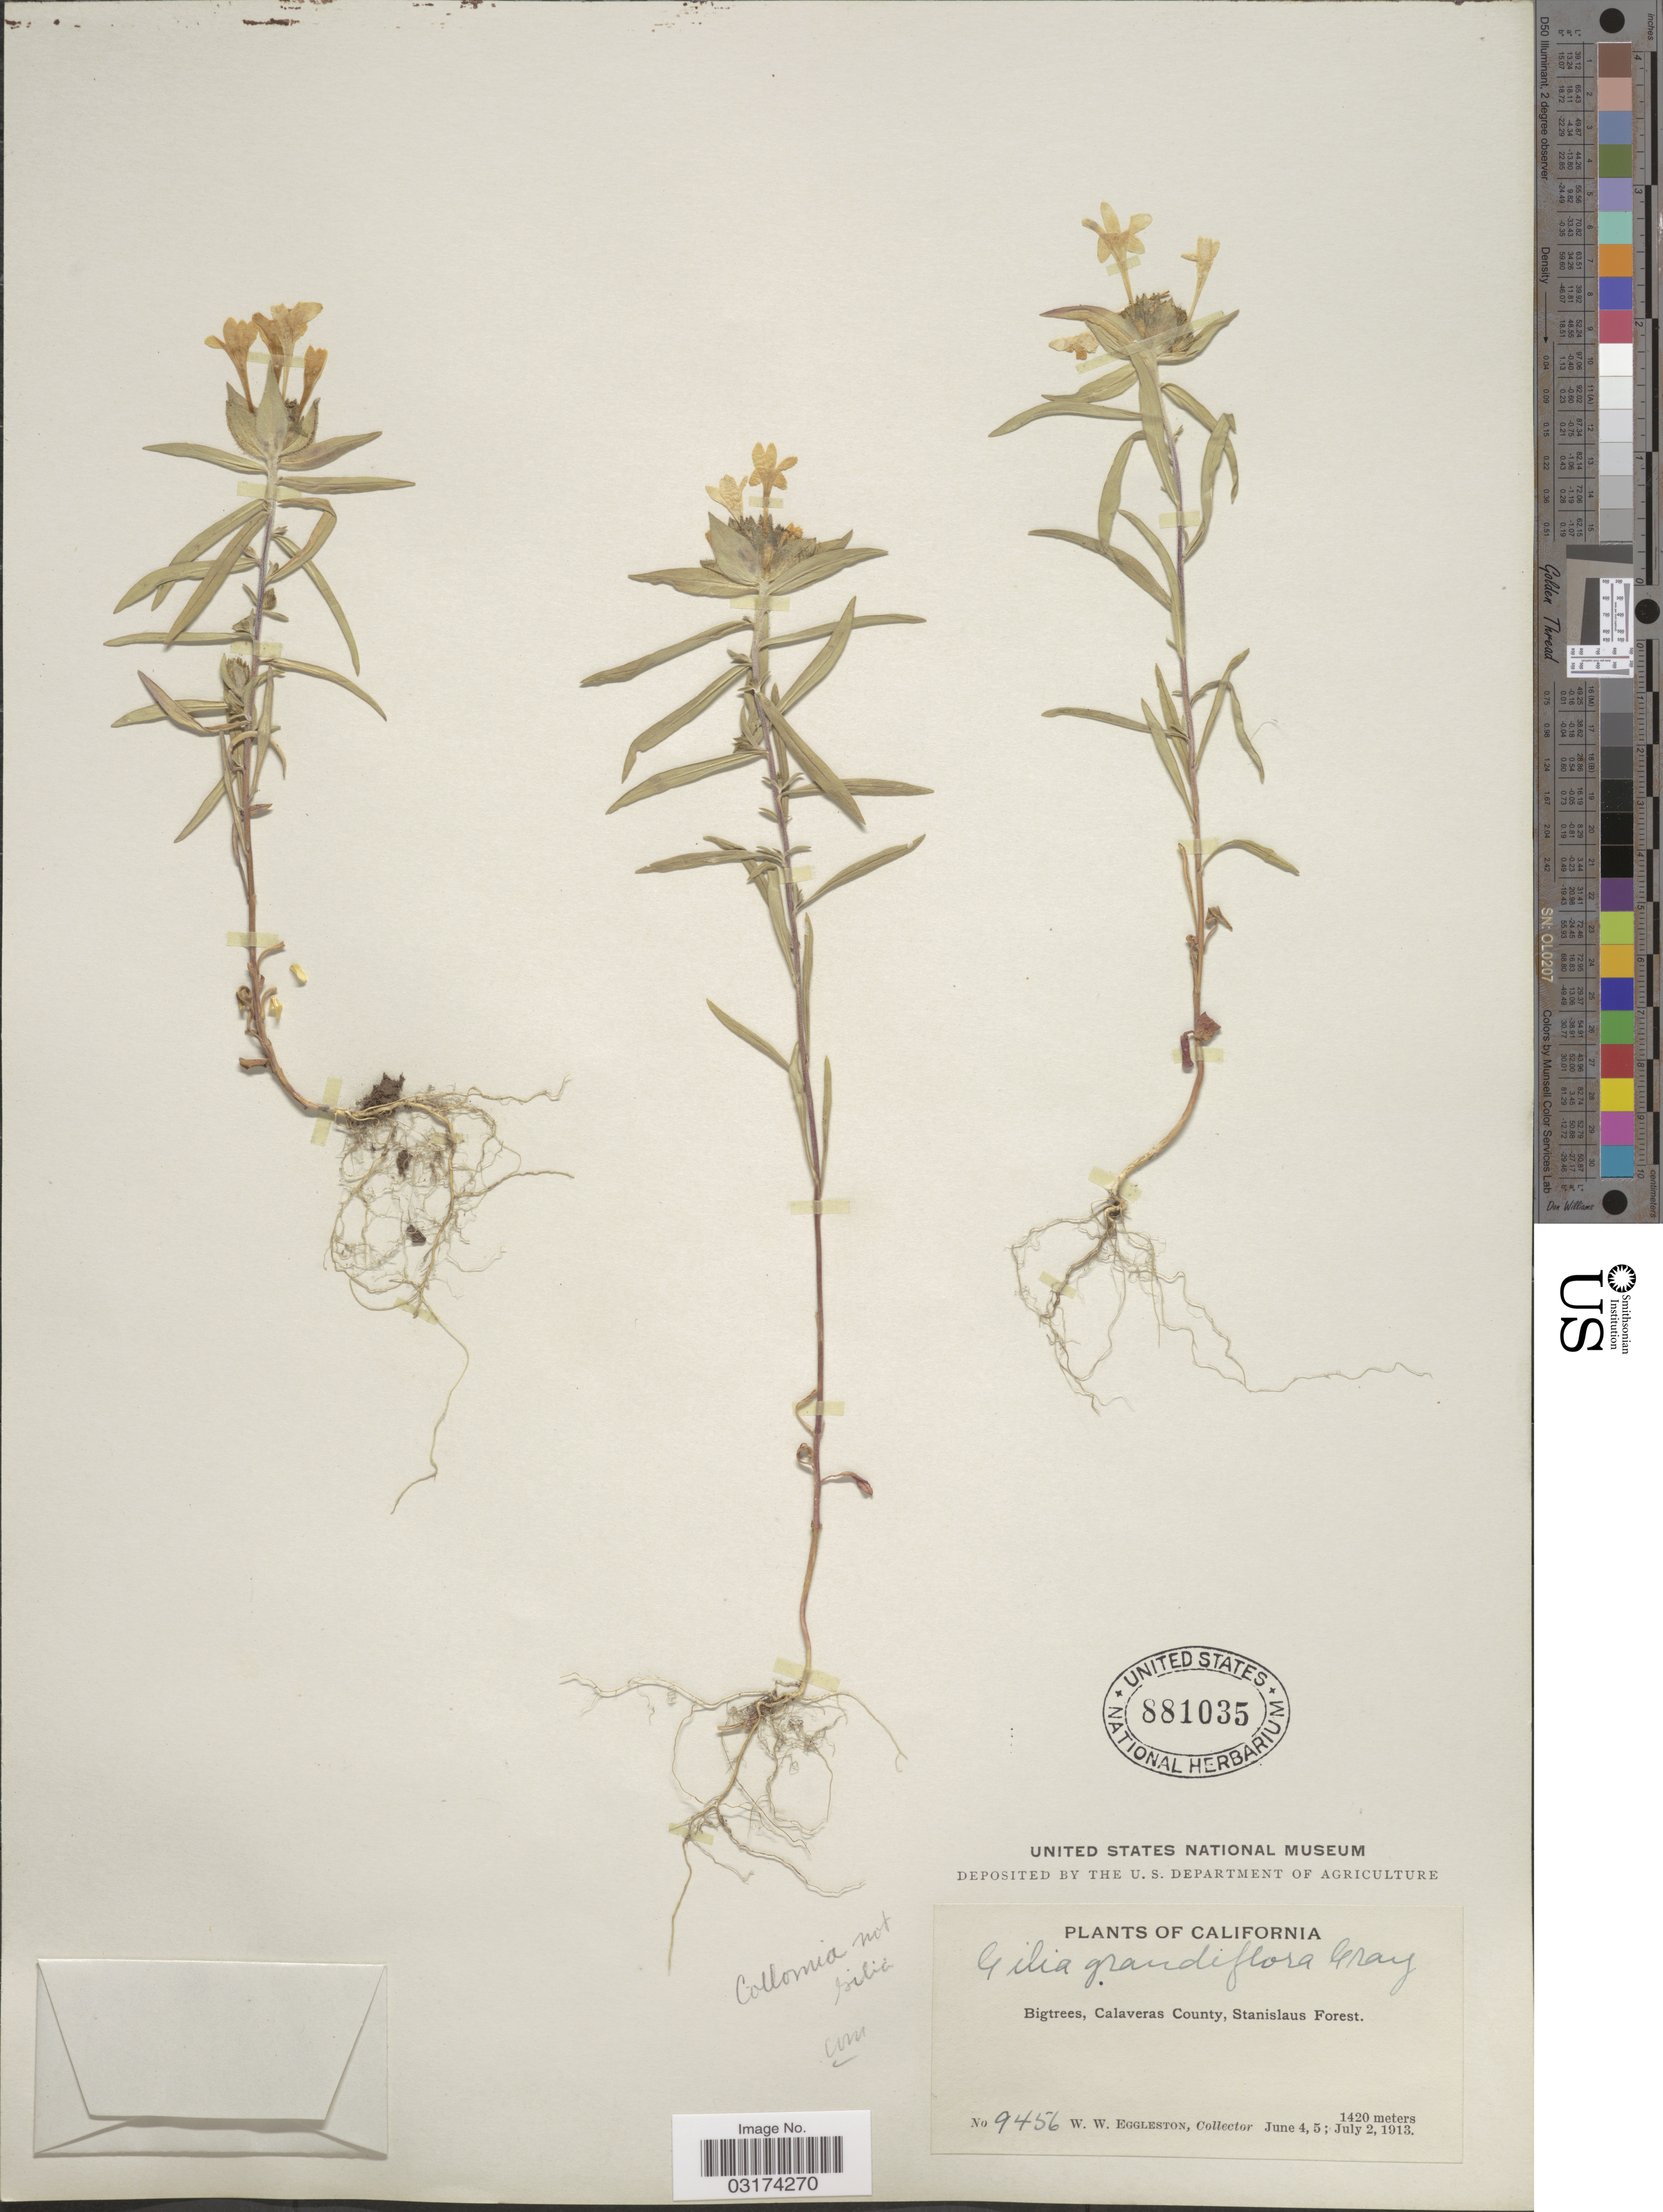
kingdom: Plantae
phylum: Tracheophyta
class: Magnoliopsida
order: Ericales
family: Polemoniaceae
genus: Collomia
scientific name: Collomia grandiflora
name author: Douglas ex Lindl.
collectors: W. W. Eggleston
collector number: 9456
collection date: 1913-06-04/1913-07-02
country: United States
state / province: California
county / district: Calaveras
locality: Bigtrees, Calaveras County, Stanislaus Forest.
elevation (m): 1420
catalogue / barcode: US 881035